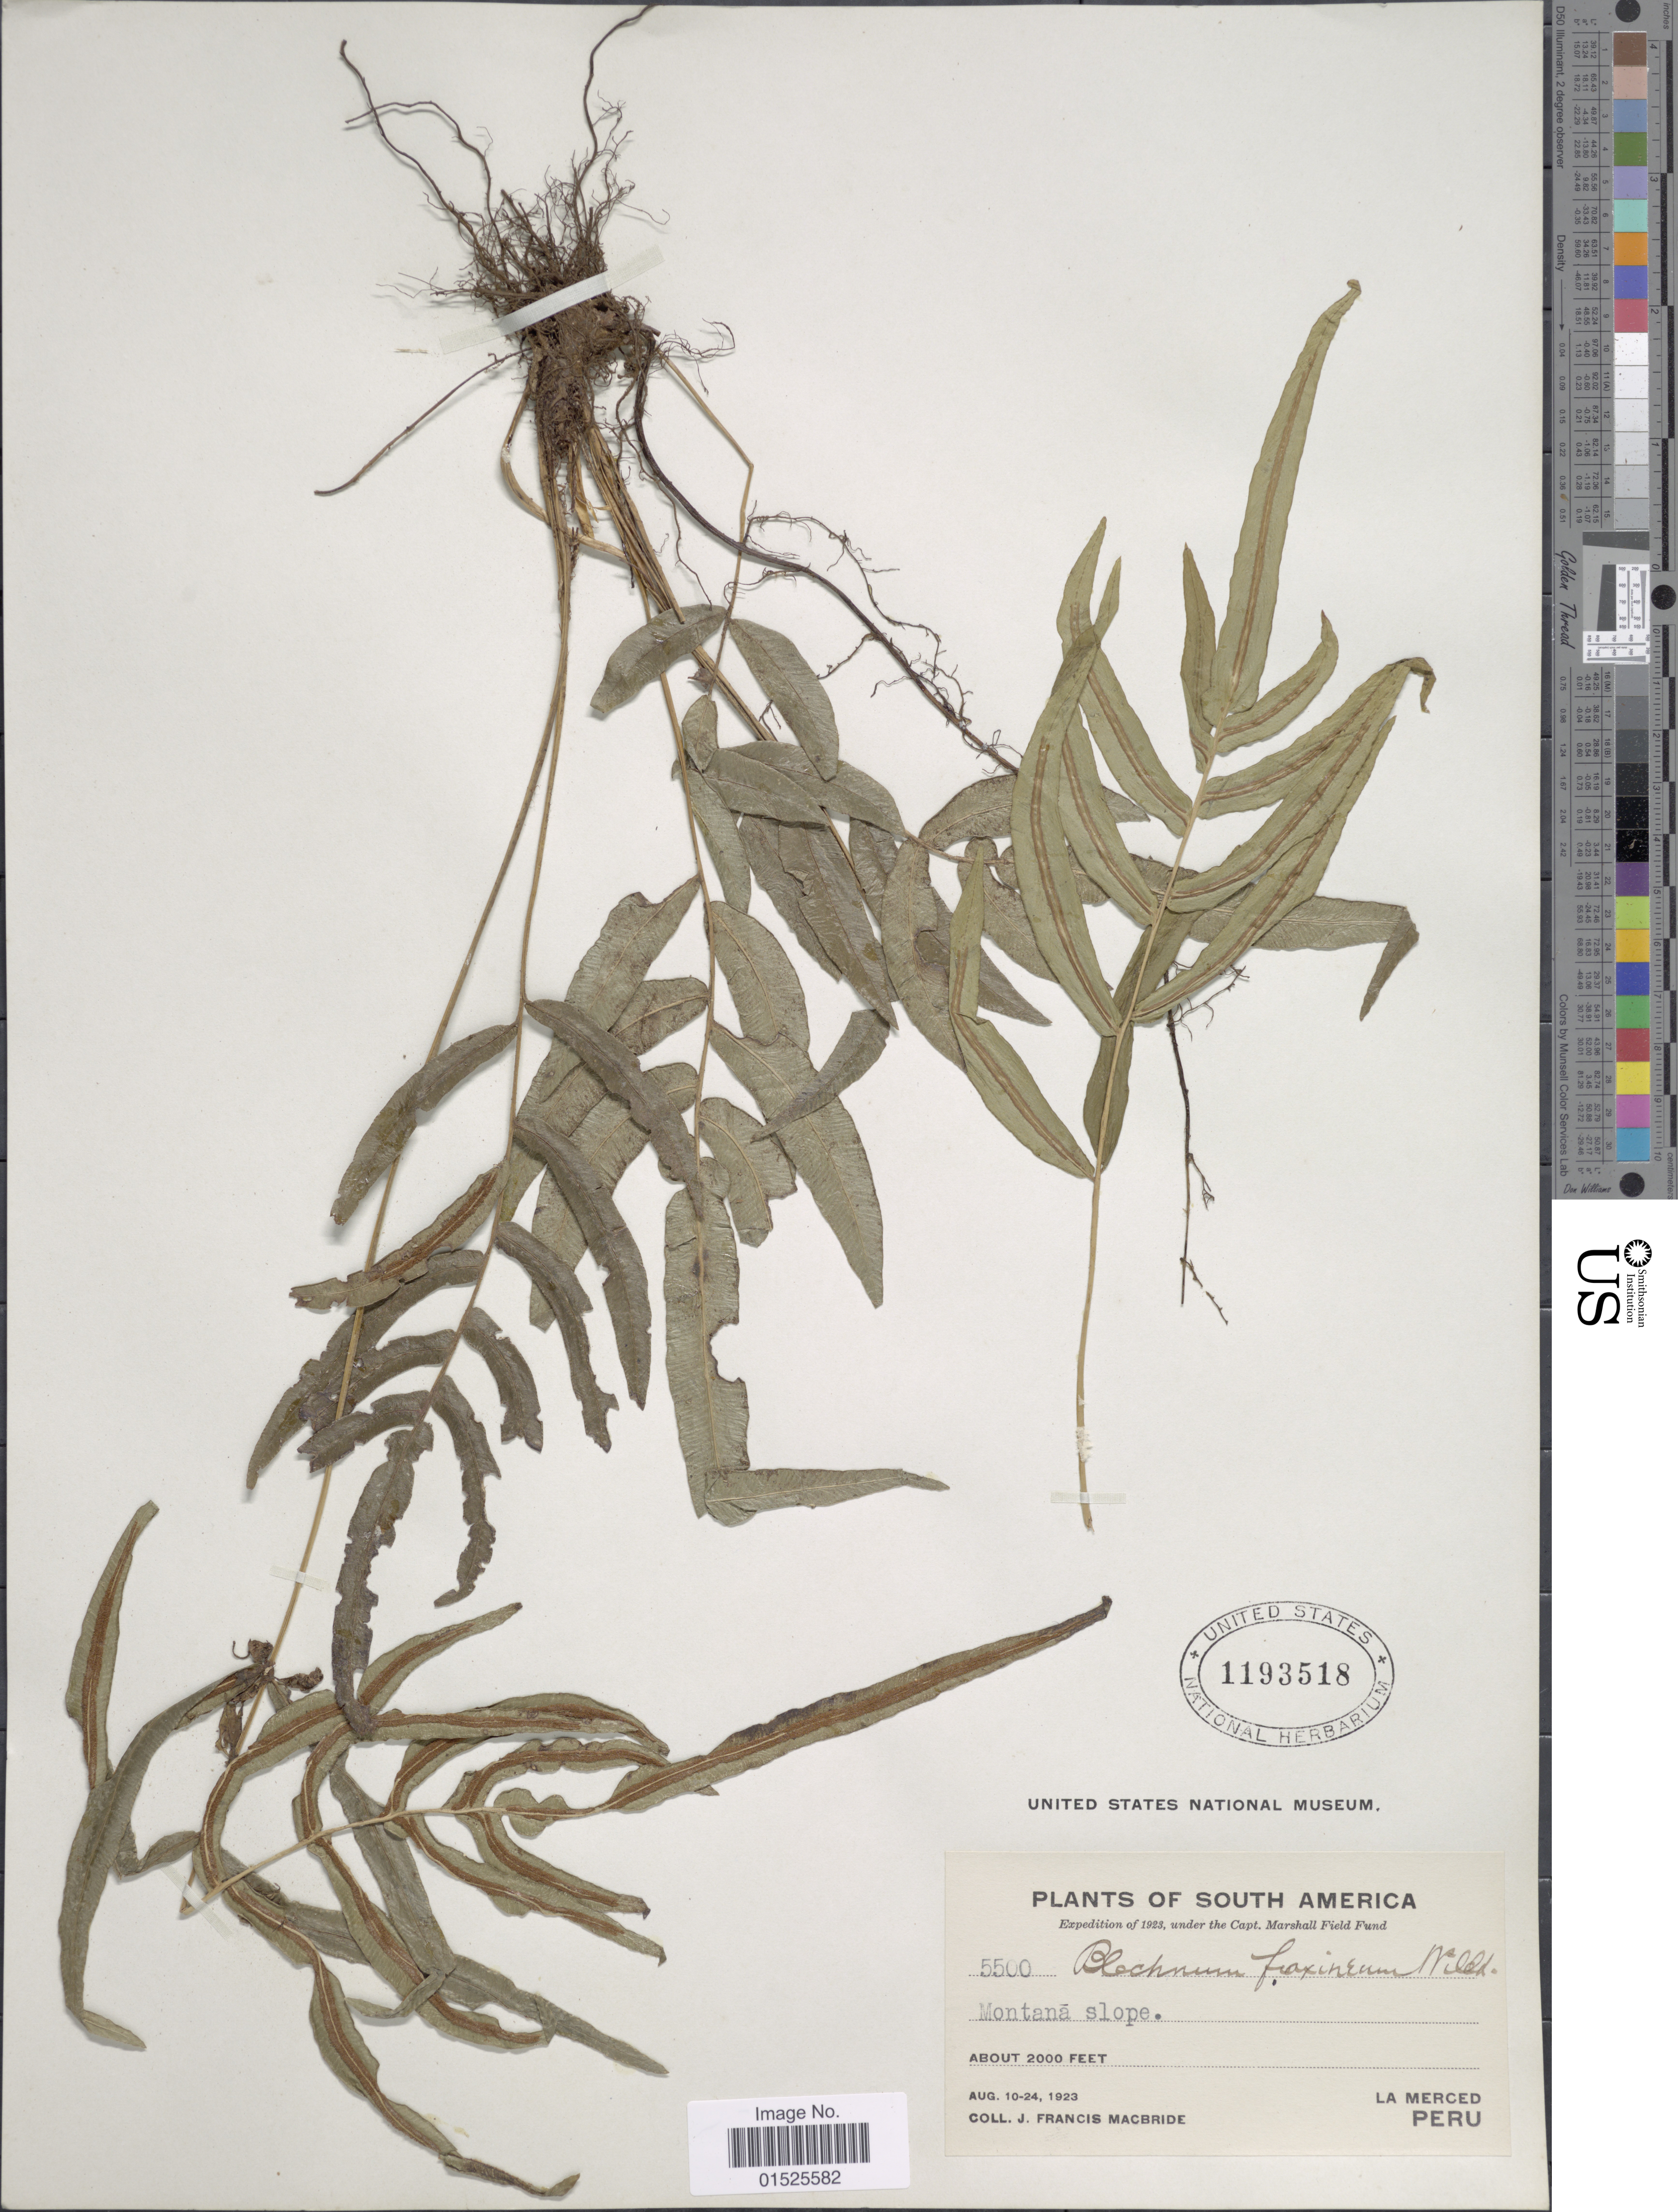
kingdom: Plantae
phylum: Tracheophyta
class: Polypodiopsida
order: Polypodiales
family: Blechnaceae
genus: Blechnum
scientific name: Blechnum gracile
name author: Kaulf.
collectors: J. F. Macbride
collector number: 5500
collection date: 1923-08-10/1923-08-24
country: Peru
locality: South America, Montana slope. La Merced, Peru.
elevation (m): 610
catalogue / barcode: US 1193518